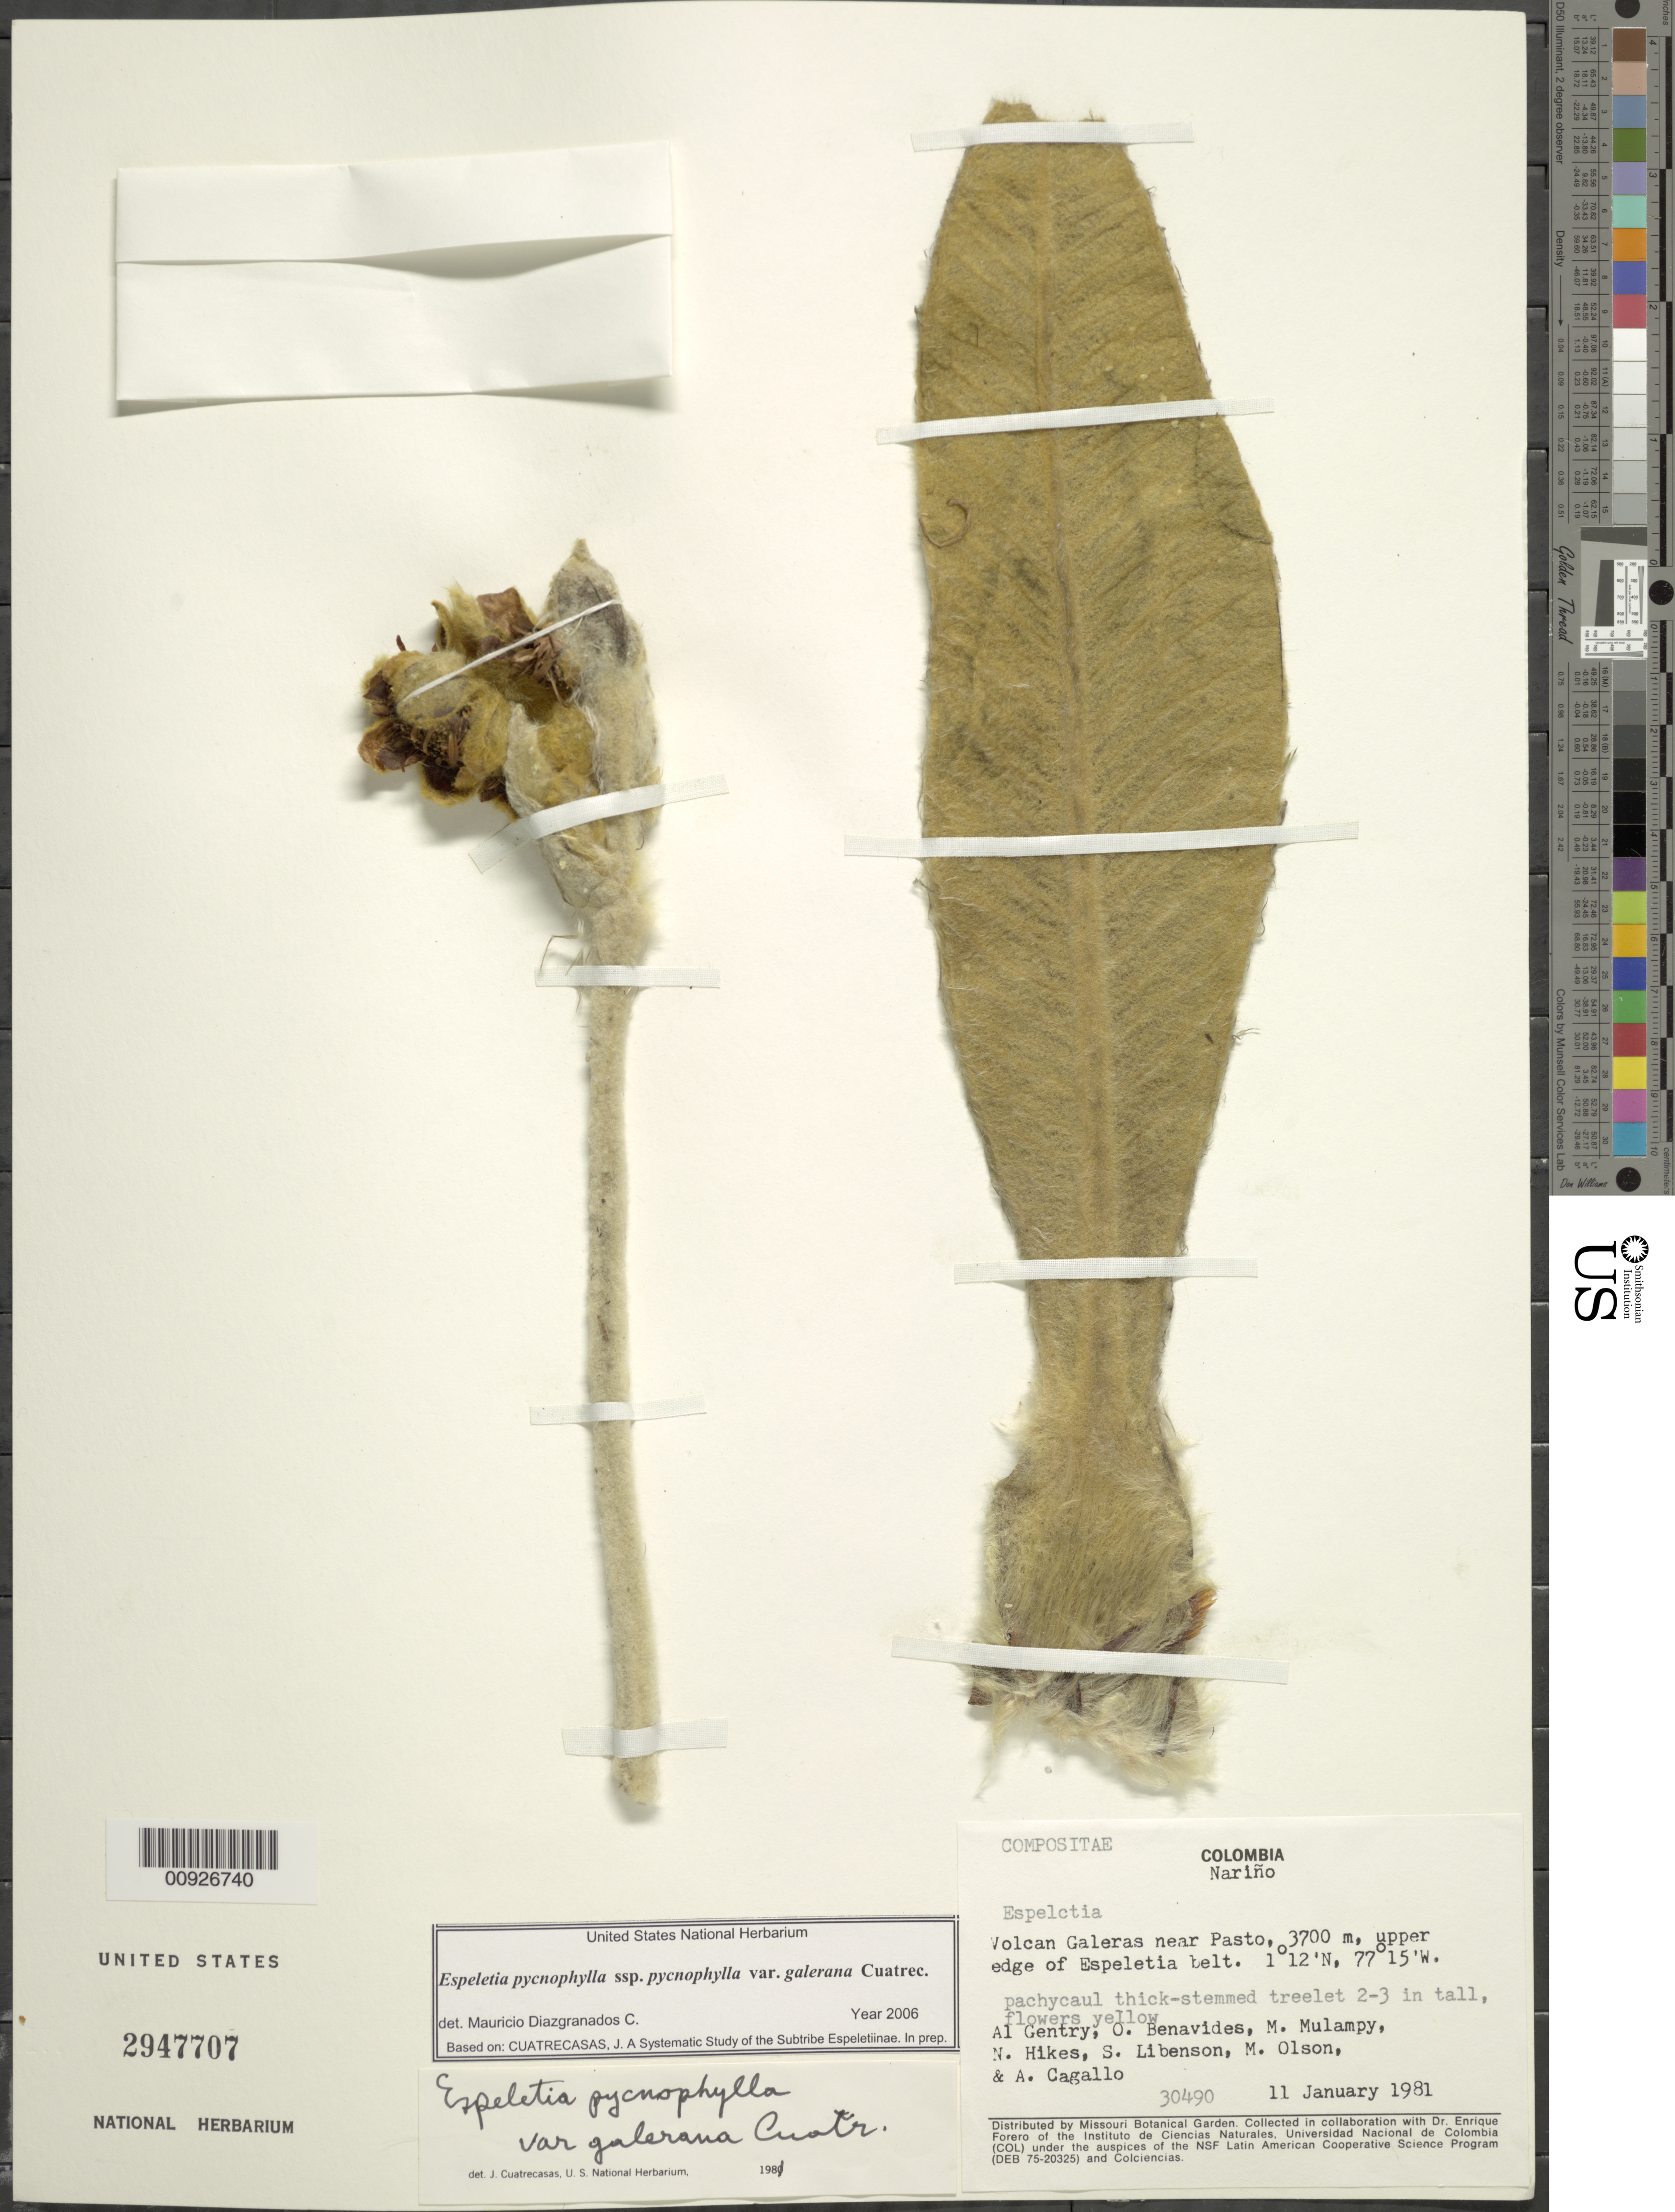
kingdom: Plantae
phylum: Tracheophyta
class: Magnoliopsida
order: Asterales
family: Asteraceae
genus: Espeletia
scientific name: Espeletia pycnophylla var. galerana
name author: Cuatrec.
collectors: A. H. Gentry, Olga S. de Benavides, M. Mulampy, N. Hikes, S. Libenson & M. Olsen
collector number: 30490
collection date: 1981-01-11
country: Colombia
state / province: Nariño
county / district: Pasto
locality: Volcán El Galeras.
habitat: Upper edge of Espeletia belt.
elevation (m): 3700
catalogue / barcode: US 2947707